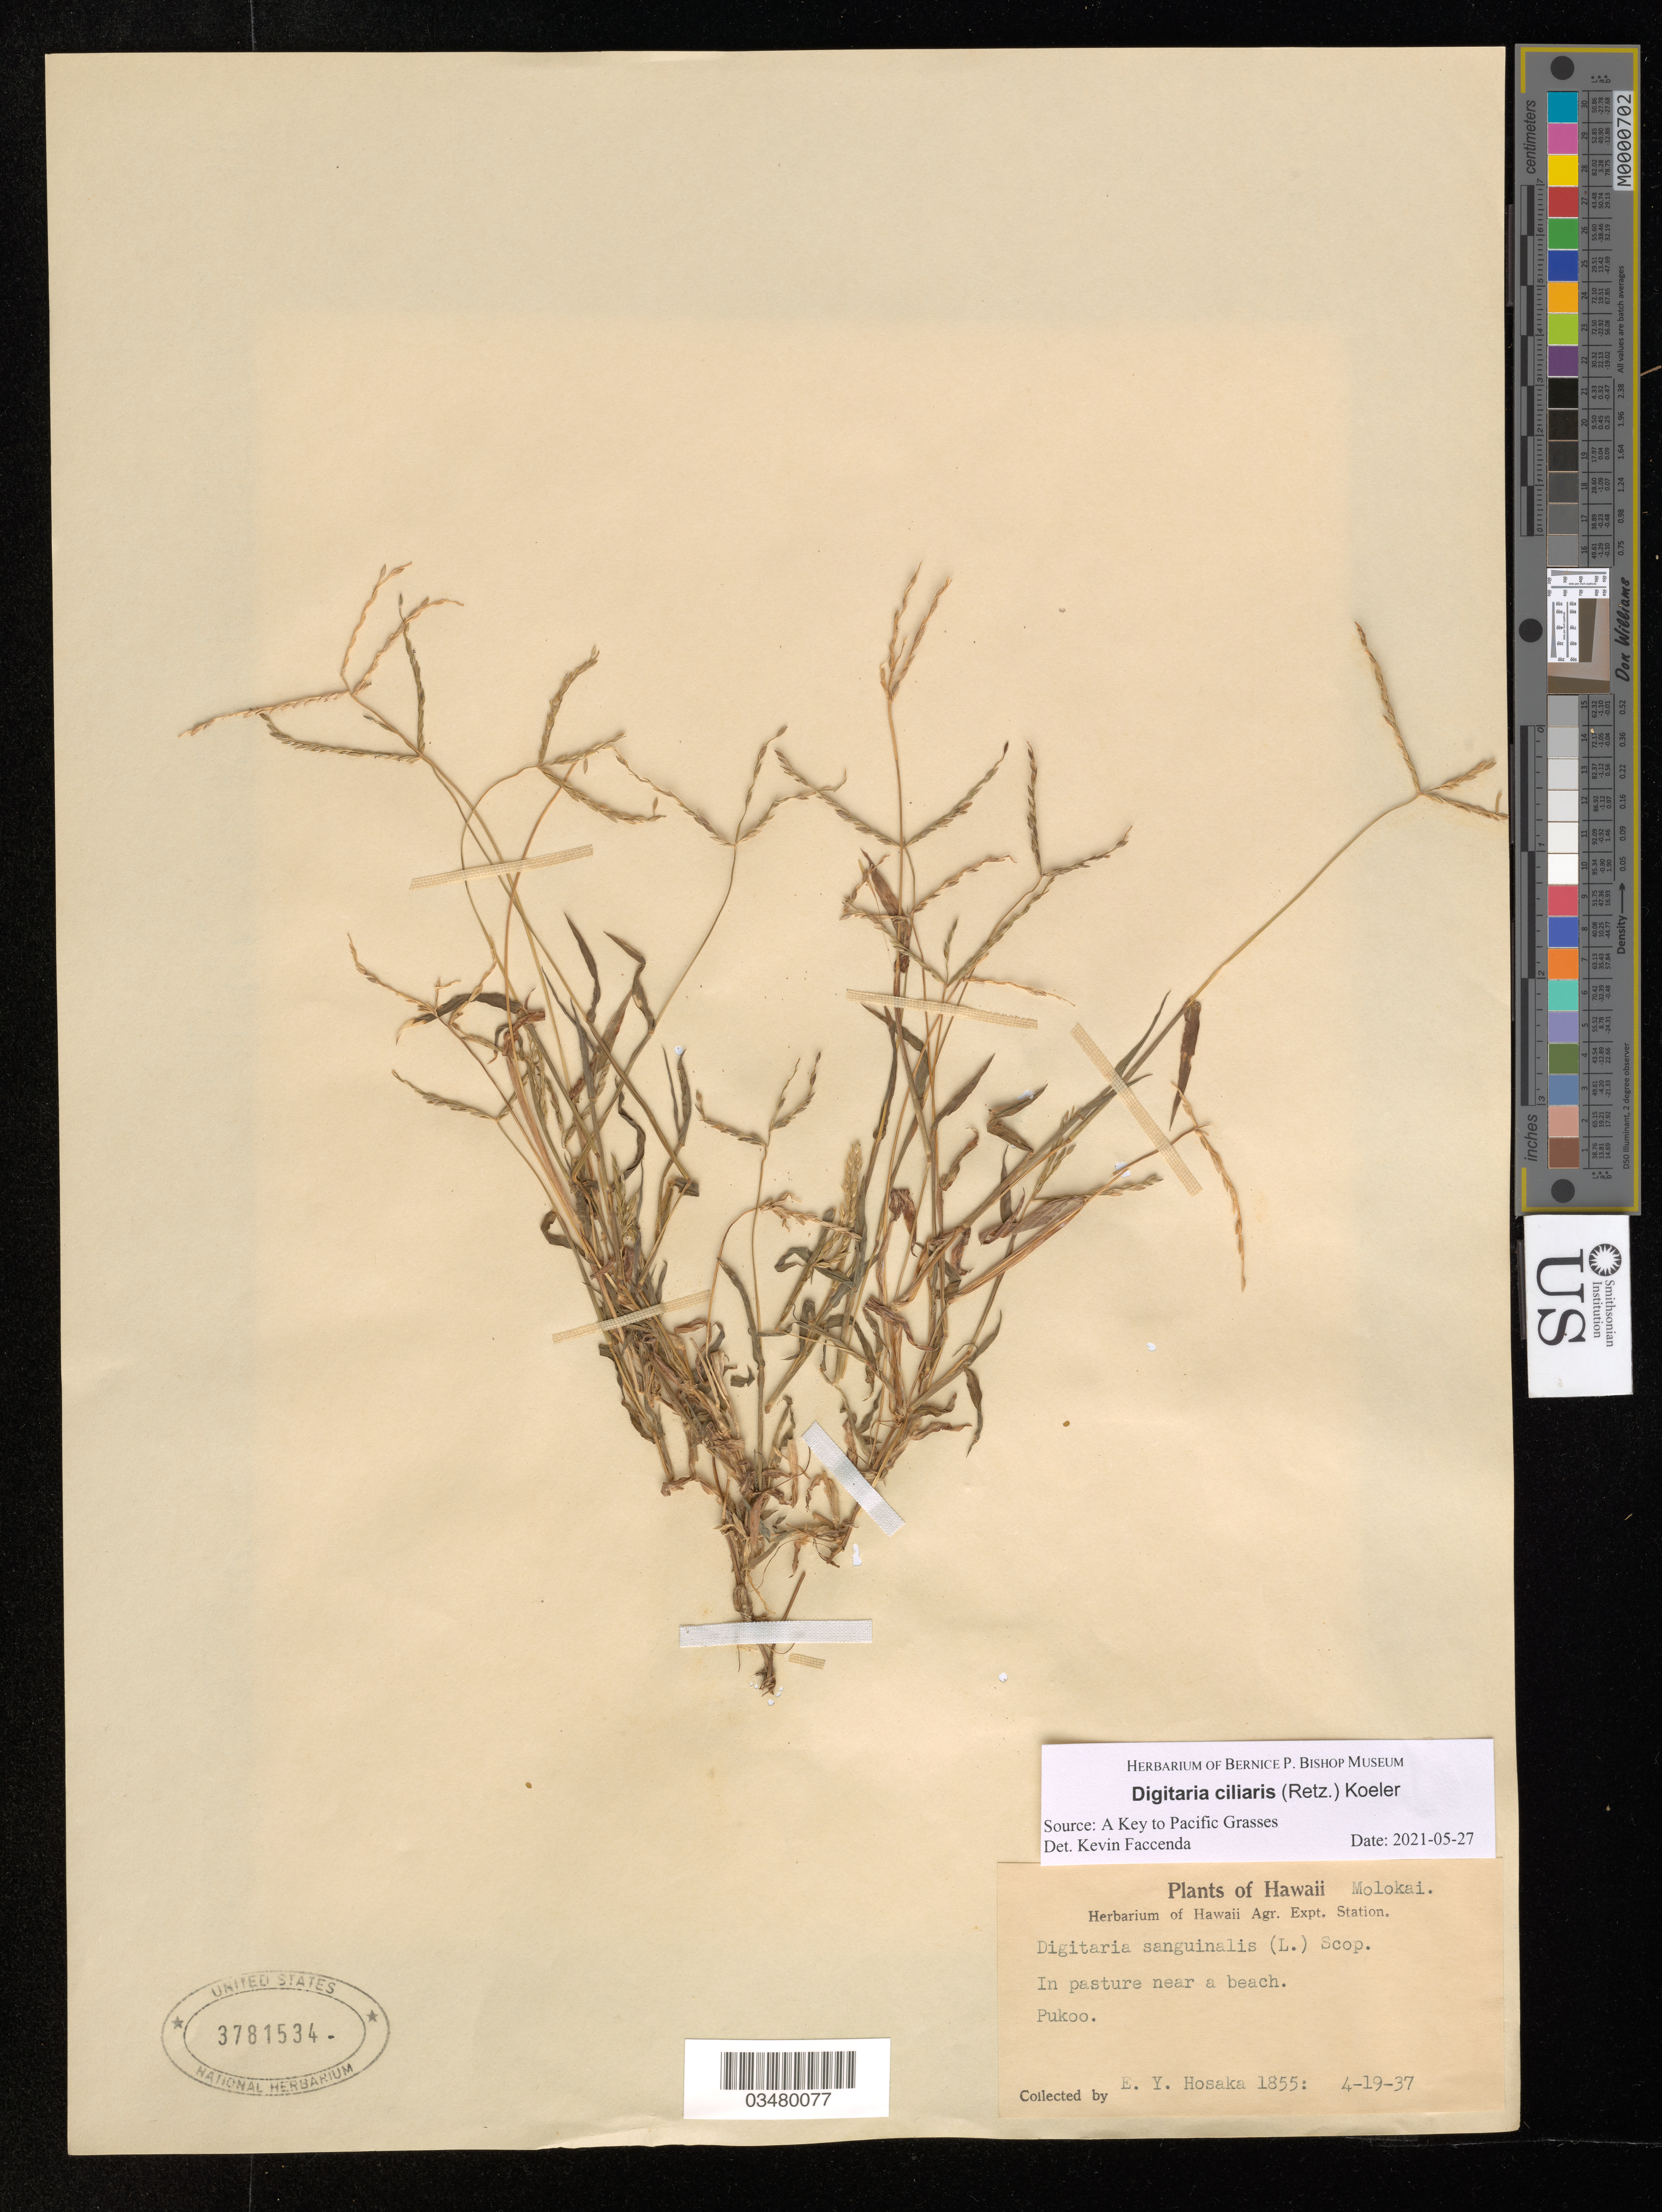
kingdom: Plantae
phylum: Tracheophyta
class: Liliopsida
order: Poales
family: Poaceae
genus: Digitaria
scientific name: Digitaria ciliaris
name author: (Retz.) Koeler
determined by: Faccenda, K.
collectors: E. Y. Hosaka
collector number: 1855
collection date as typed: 19 Apr 1937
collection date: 1937-04-19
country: United States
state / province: Hawaii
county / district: Maui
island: Moloka'i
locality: Pukoo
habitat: Pasture near a beach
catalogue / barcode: US 3781534